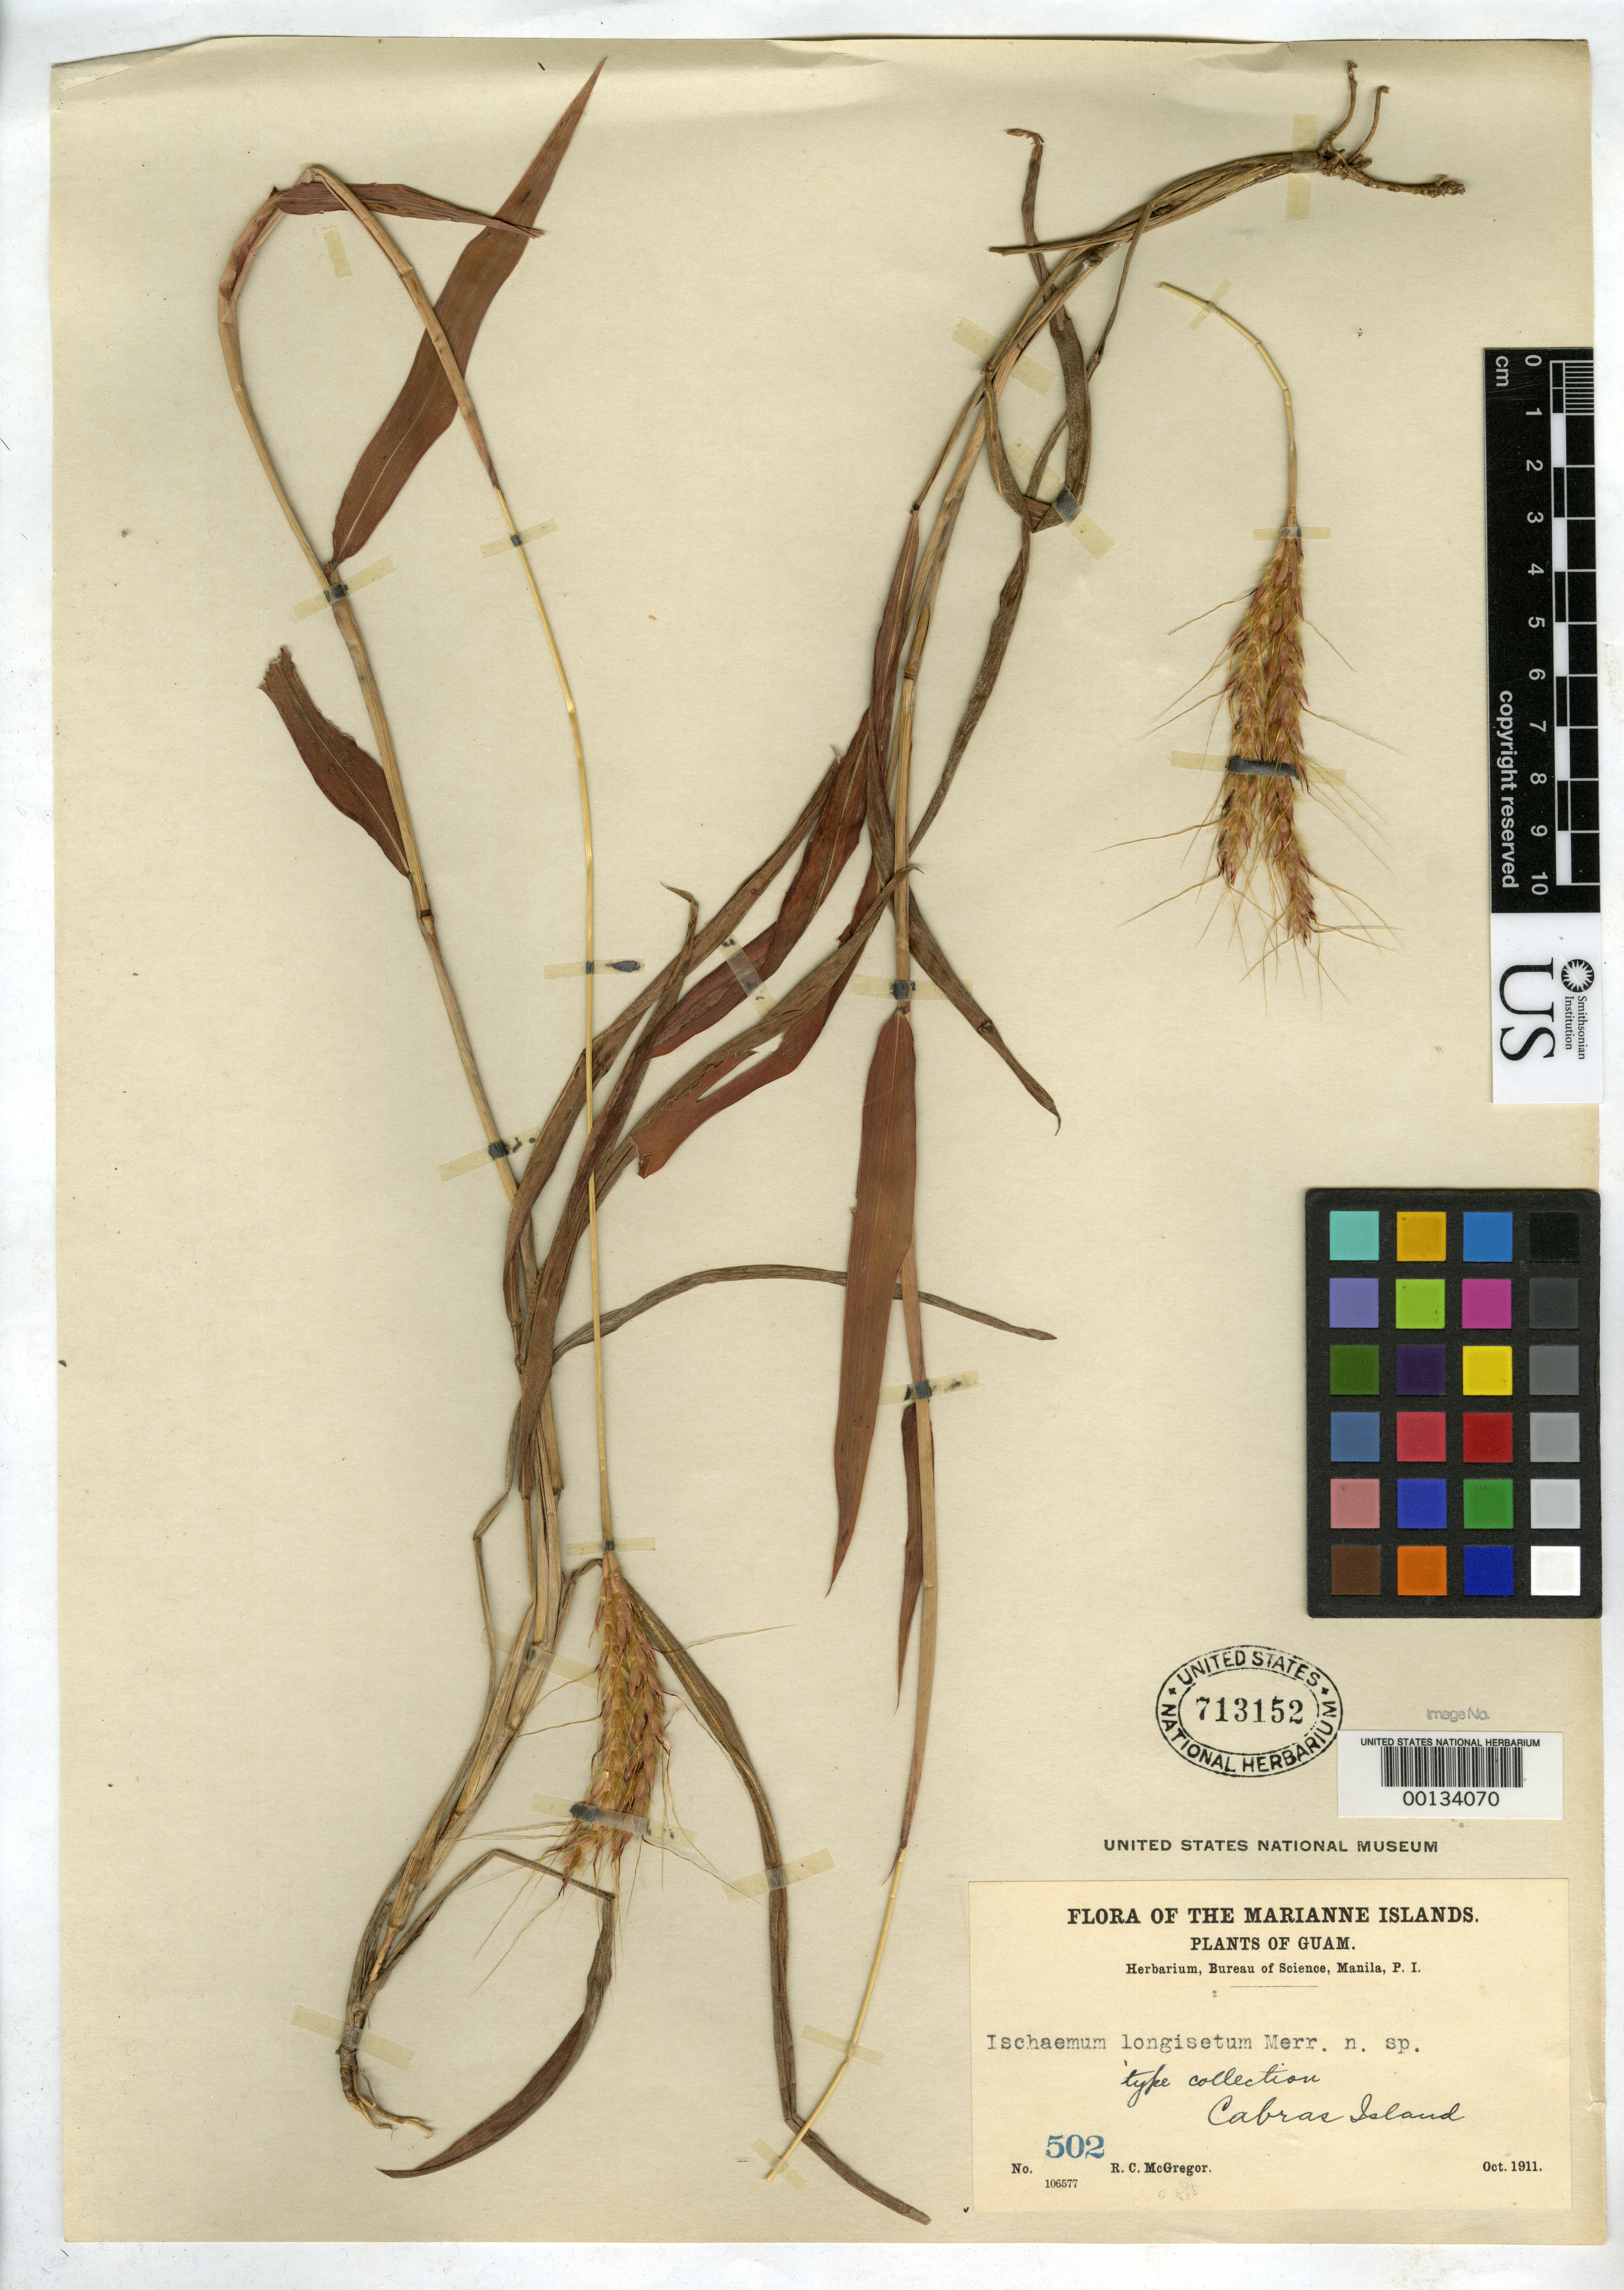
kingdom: Plantae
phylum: Tracheophyta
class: Liliopsida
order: Poales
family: Poaceae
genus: Ischaemum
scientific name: Ischaemum longisetum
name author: Merr.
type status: Isotype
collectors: R. C. McGregor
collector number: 502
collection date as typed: Oct 1911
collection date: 1911-10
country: Northern Mariana Islands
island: Cabras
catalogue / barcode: US 713152